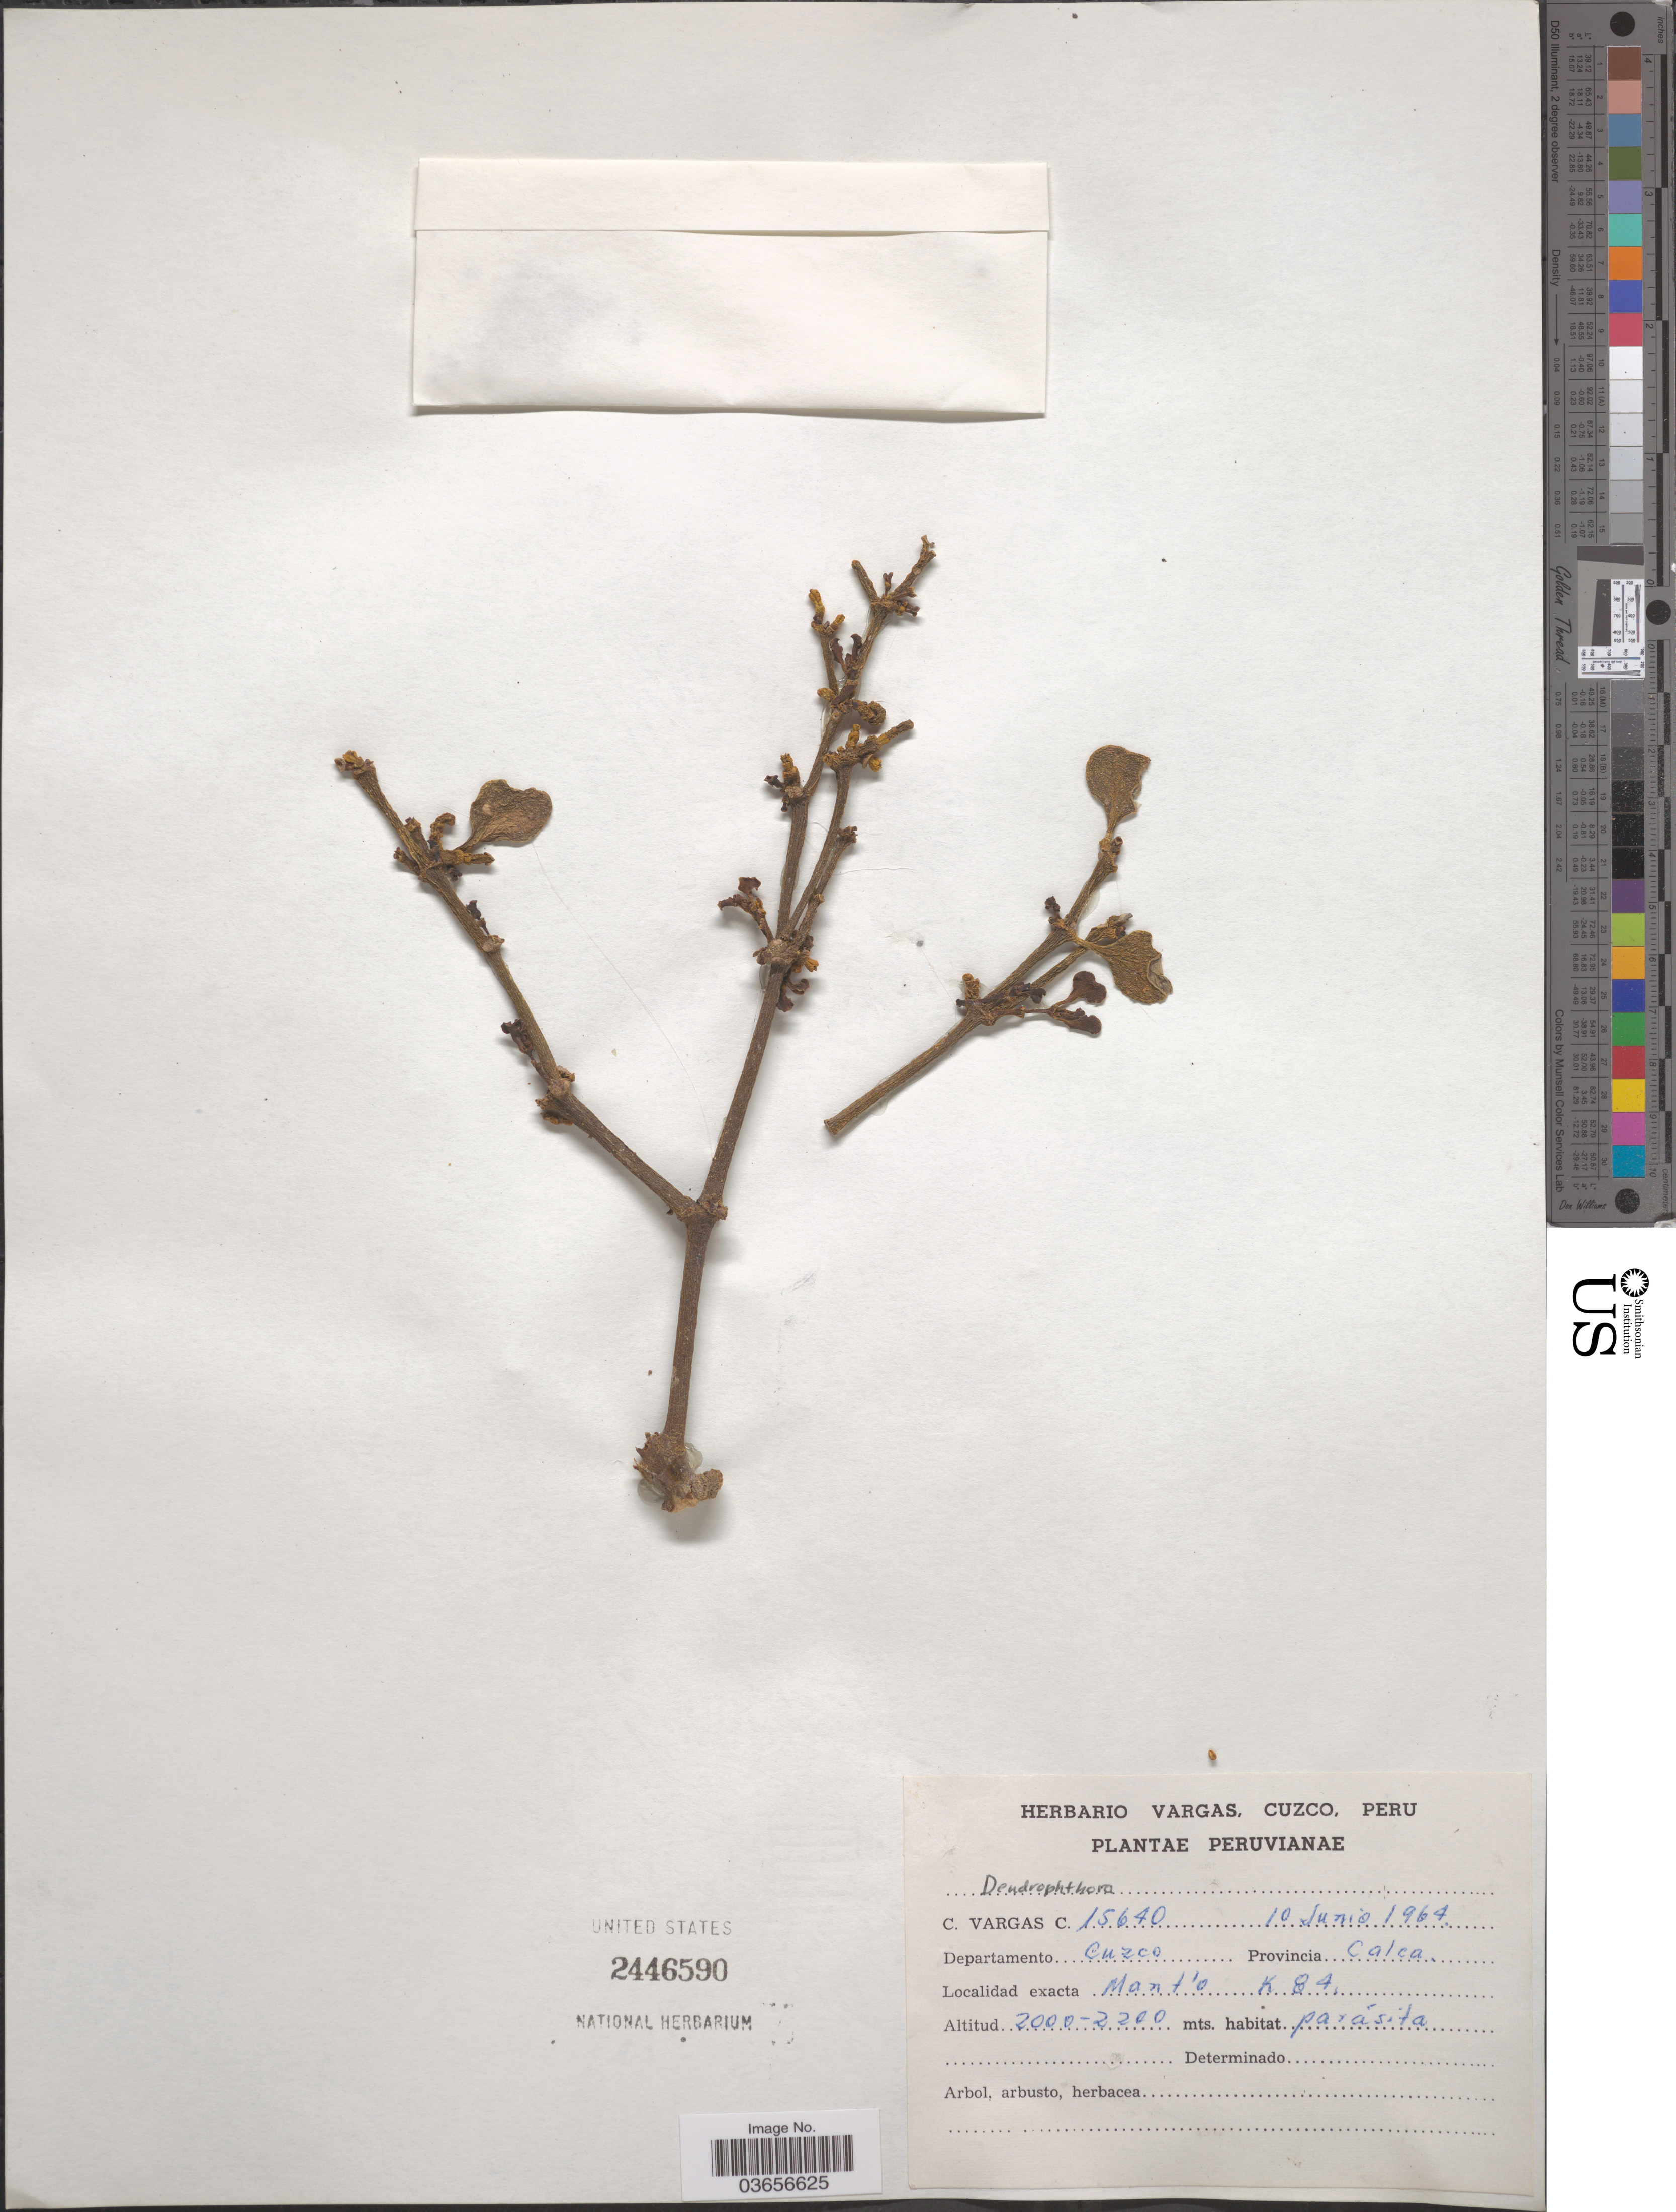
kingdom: Plantae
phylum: Tracheophyta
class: Magnoliopsida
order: Santalales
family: Viscaceae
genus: Dendrophthora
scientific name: Dendrophthora sp.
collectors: C. Vargas Calderón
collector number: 15640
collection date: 1964-06-10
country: Peru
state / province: Cusco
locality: Departamento Cuzco, Provincia Calca. Mant'o K84.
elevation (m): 2000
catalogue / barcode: US 2446590